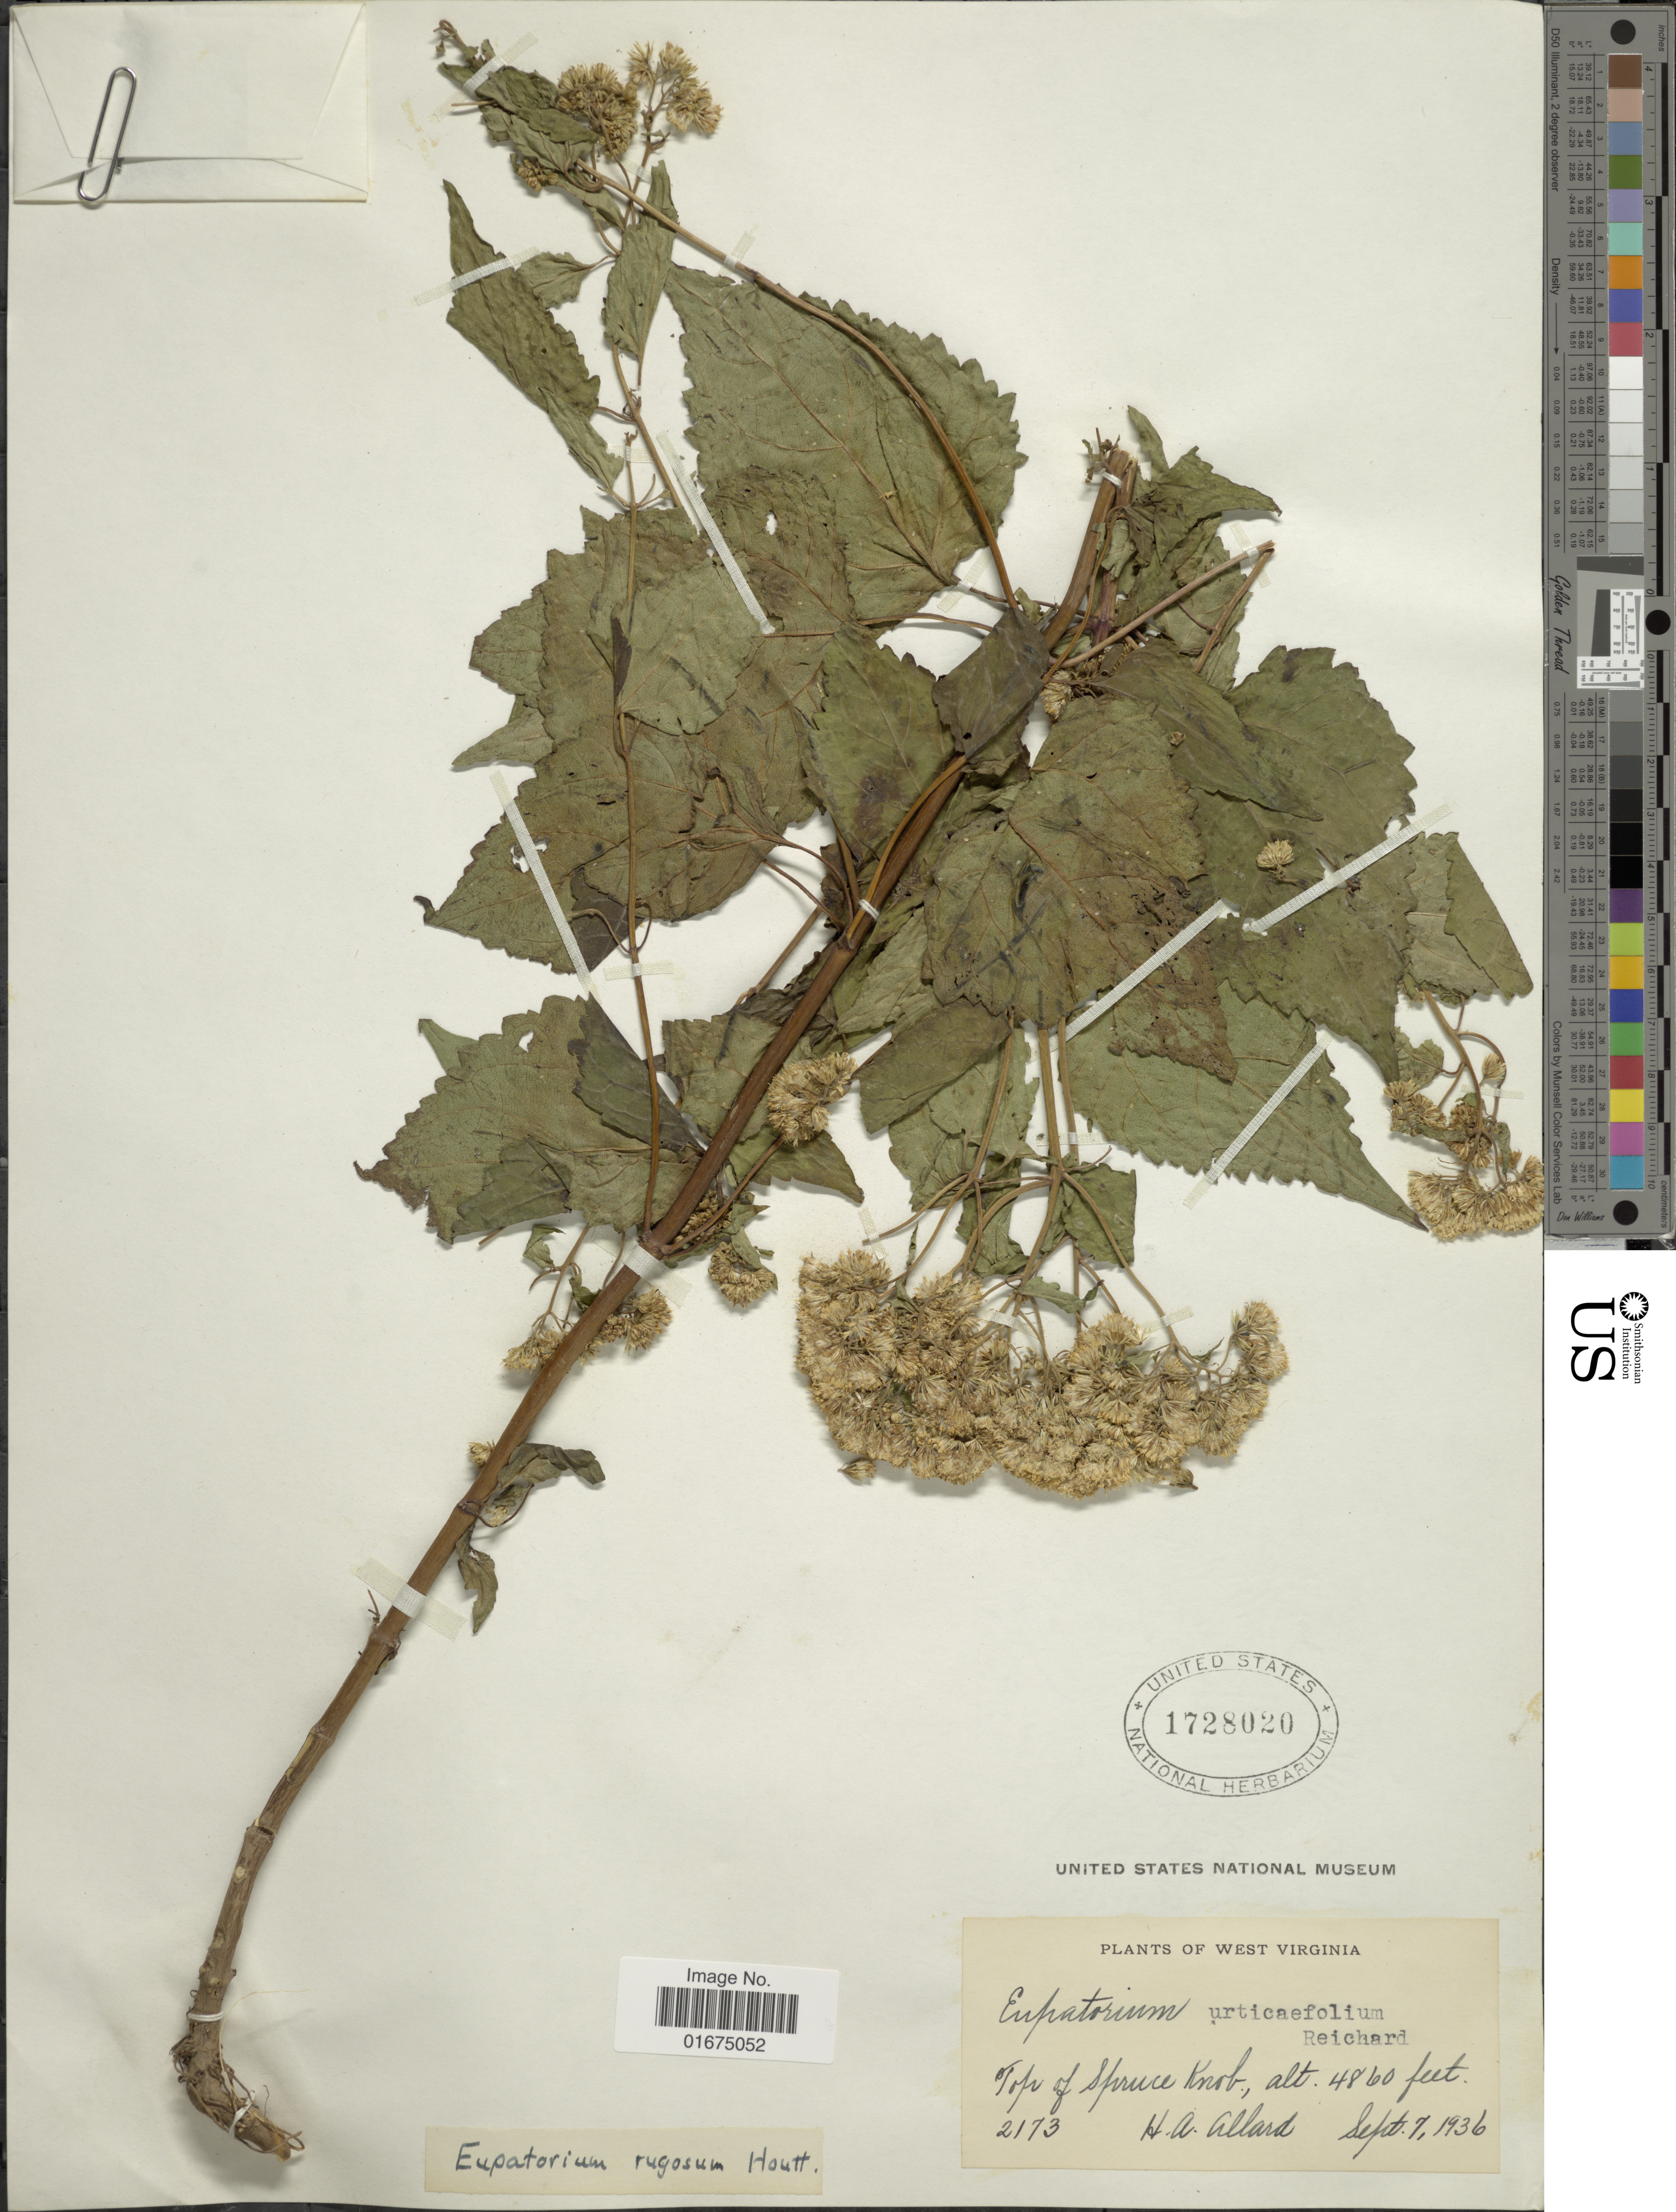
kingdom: Plantae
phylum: Tracheophyta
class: Magnoliopsida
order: Asterales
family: Asteraceae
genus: Ageratina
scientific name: Ageratina altissima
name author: (L.) R.M. King & H. Rob.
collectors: H. A. Allard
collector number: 2173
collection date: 1936-09-07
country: United States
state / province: West Virginia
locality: Top of Spruce Knob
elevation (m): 1481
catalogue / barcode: US 1728020